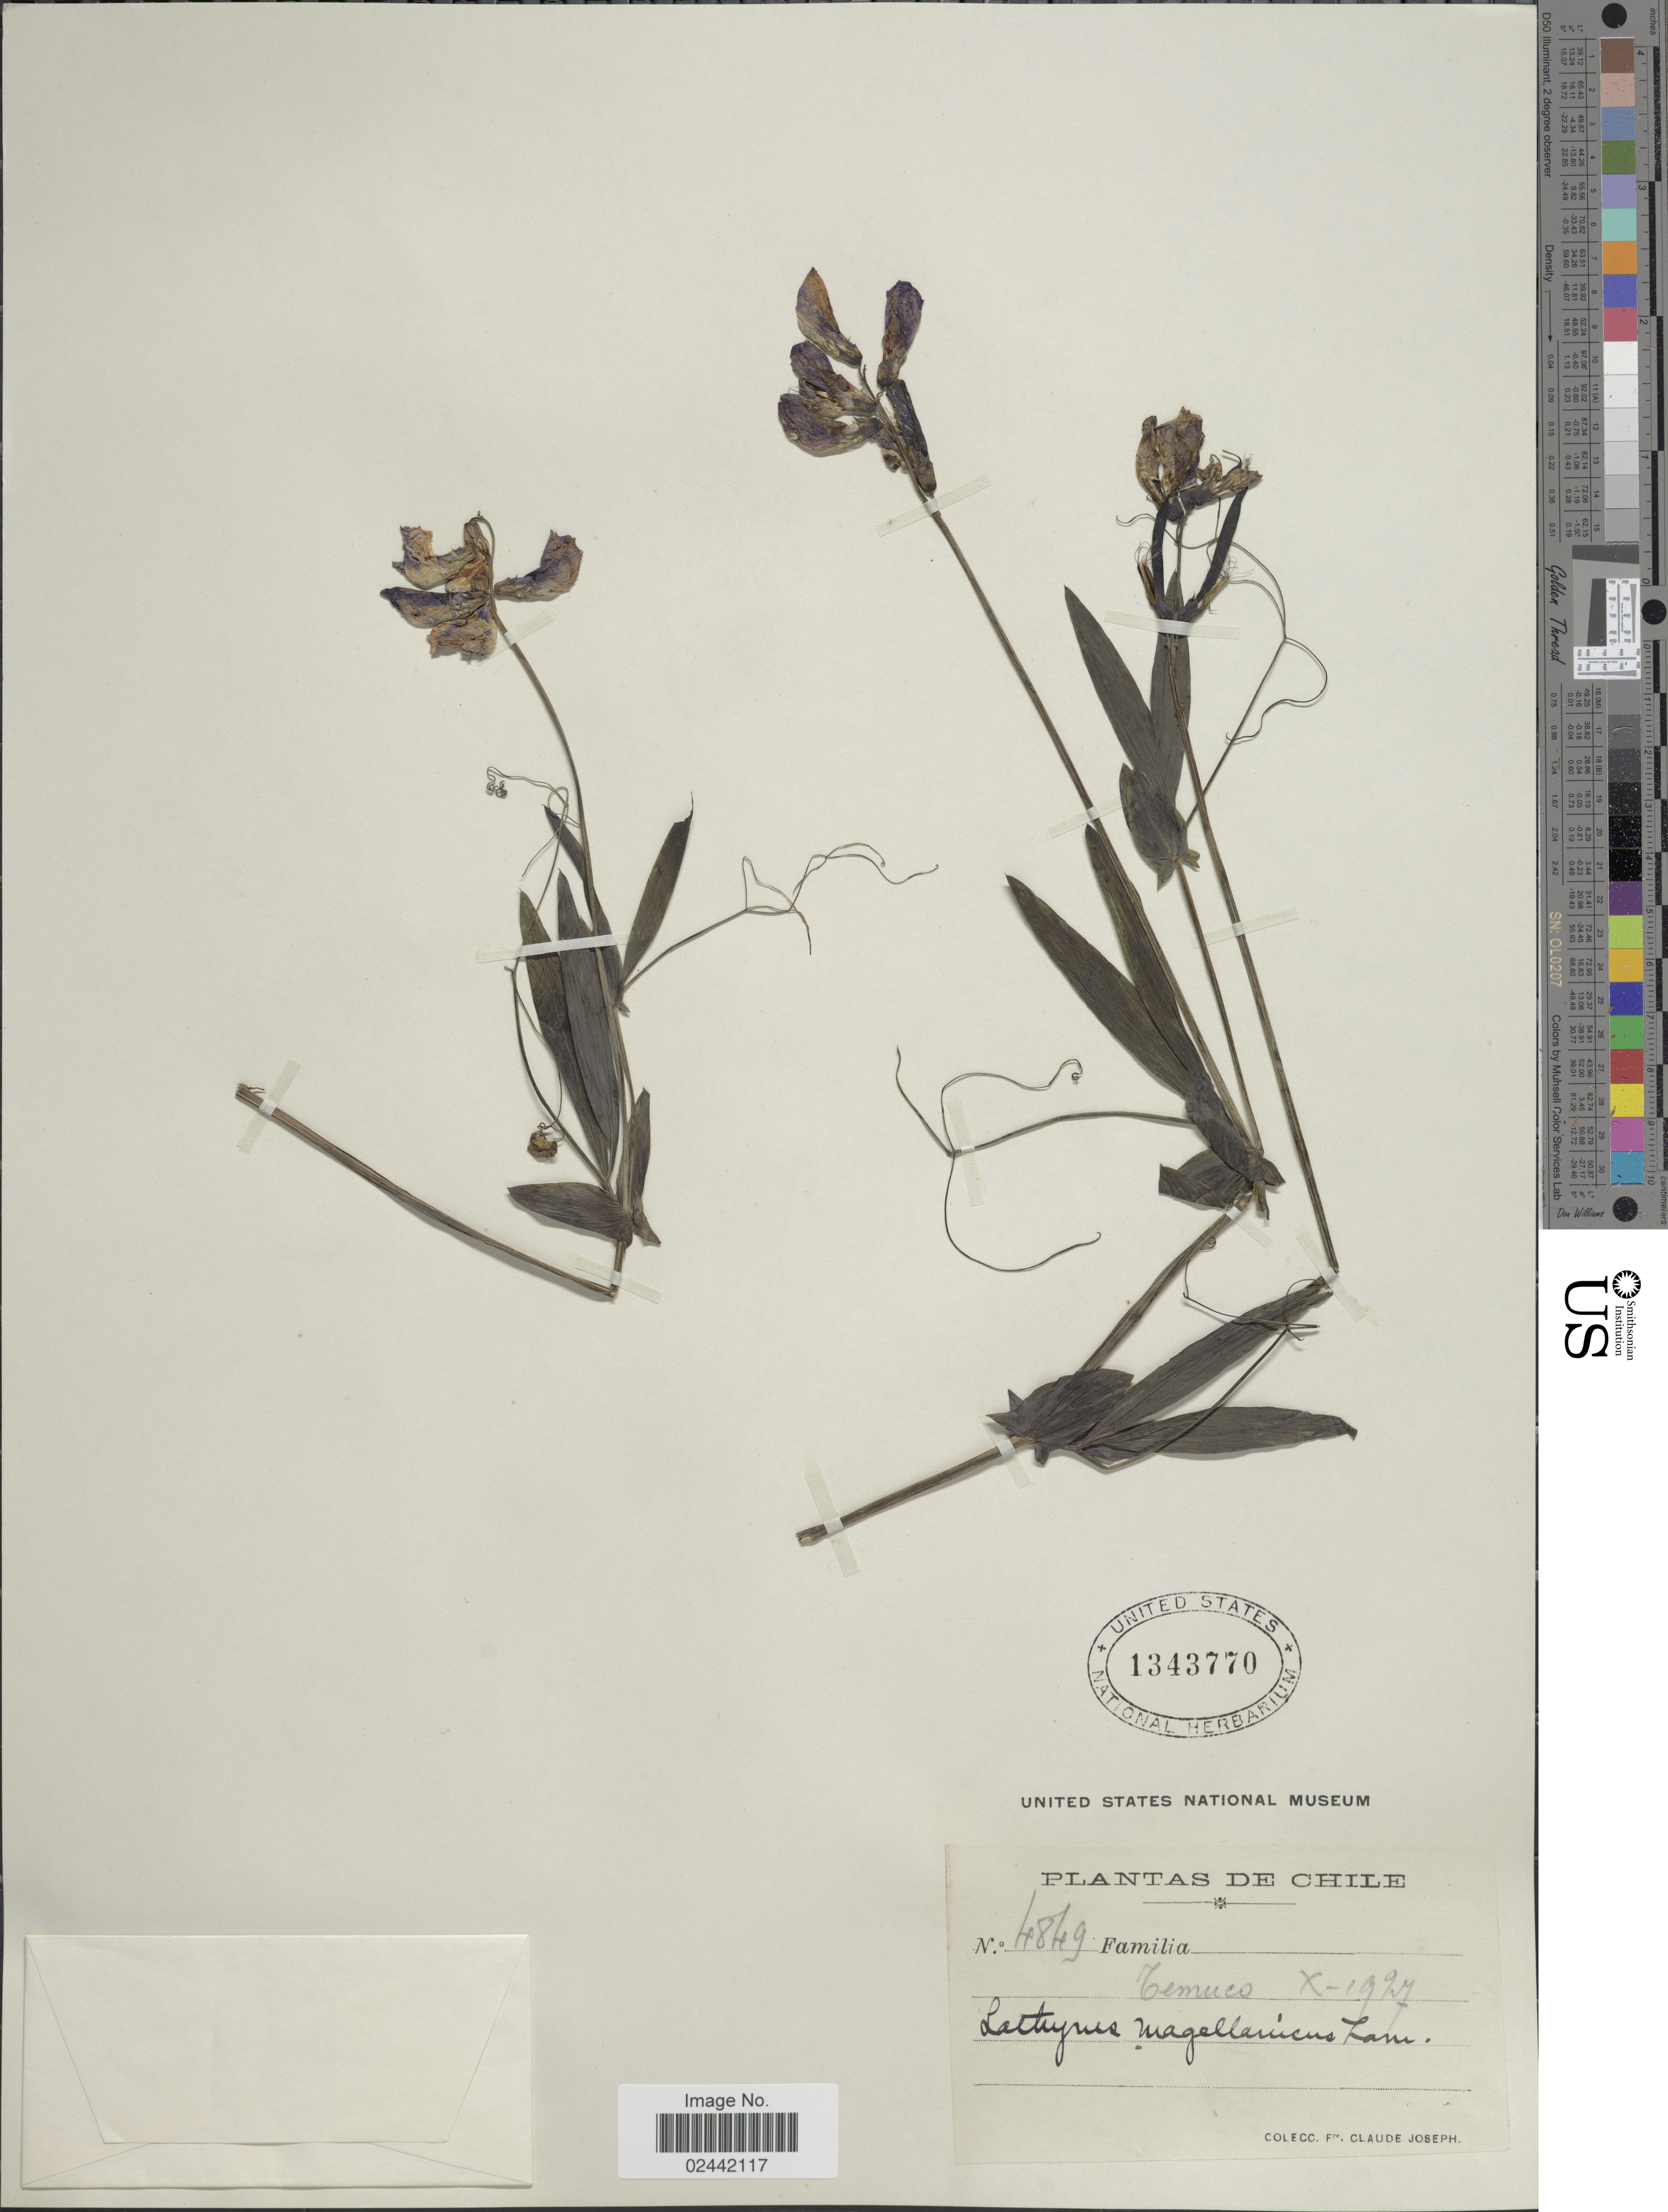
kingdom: Plantae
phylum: Tracheophyta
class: Magnoliopsida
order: Fabales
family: Fabaceae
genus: Lathyrus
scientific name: Lathyrus magellanicus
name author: Lam.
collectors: Bro. Claude-Joseph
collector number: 4849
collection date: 1927-10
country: Chile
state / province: Araucanía (IX)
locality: Temuco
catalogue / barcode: US 1343770